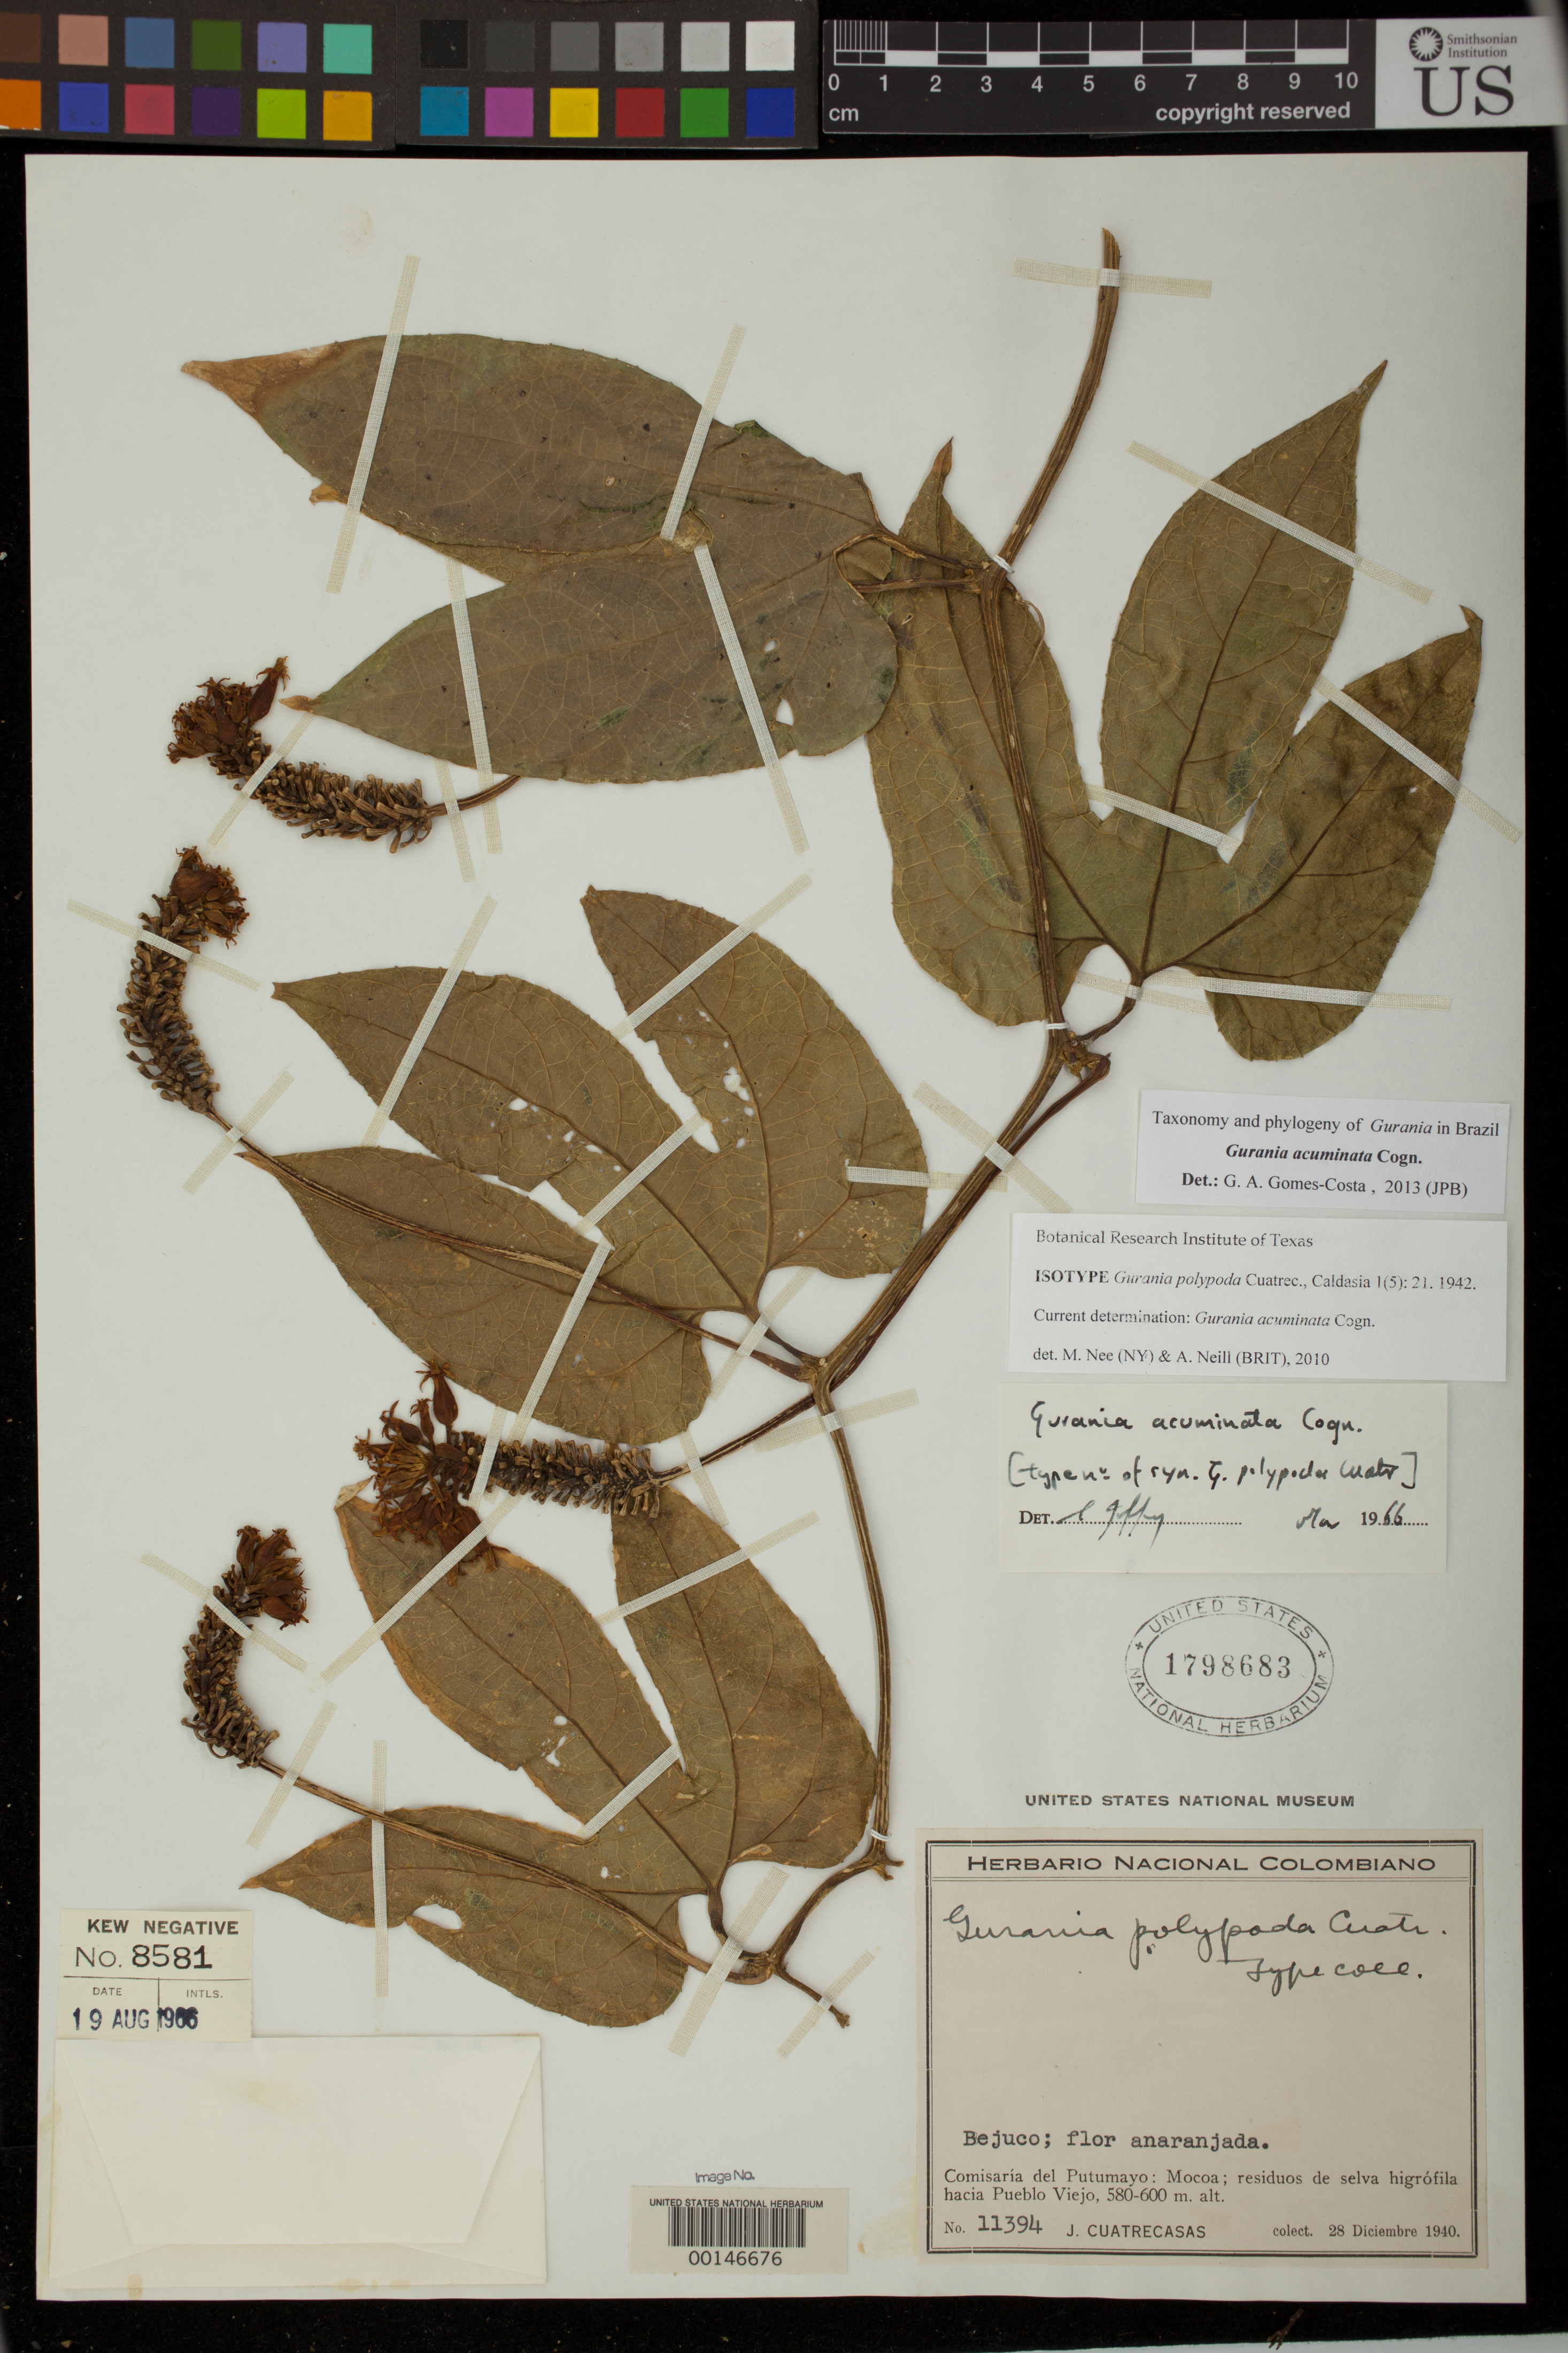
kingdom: Plantae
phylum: Tracheophyta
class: Magnoliopsida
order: Cucurbitales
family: Cucurbitaceae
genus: Gurania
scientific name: Gurania polypoda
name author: Cuatrec.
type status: Isotype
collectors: J. Cuatrecasas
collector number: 11394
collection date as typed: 28 Dec 1940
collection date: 1940-12-28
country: Colombia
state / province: Putumayo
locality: Mocoa, Hacia Pueblo Viejo.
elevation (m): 580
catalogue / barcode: US 1798683